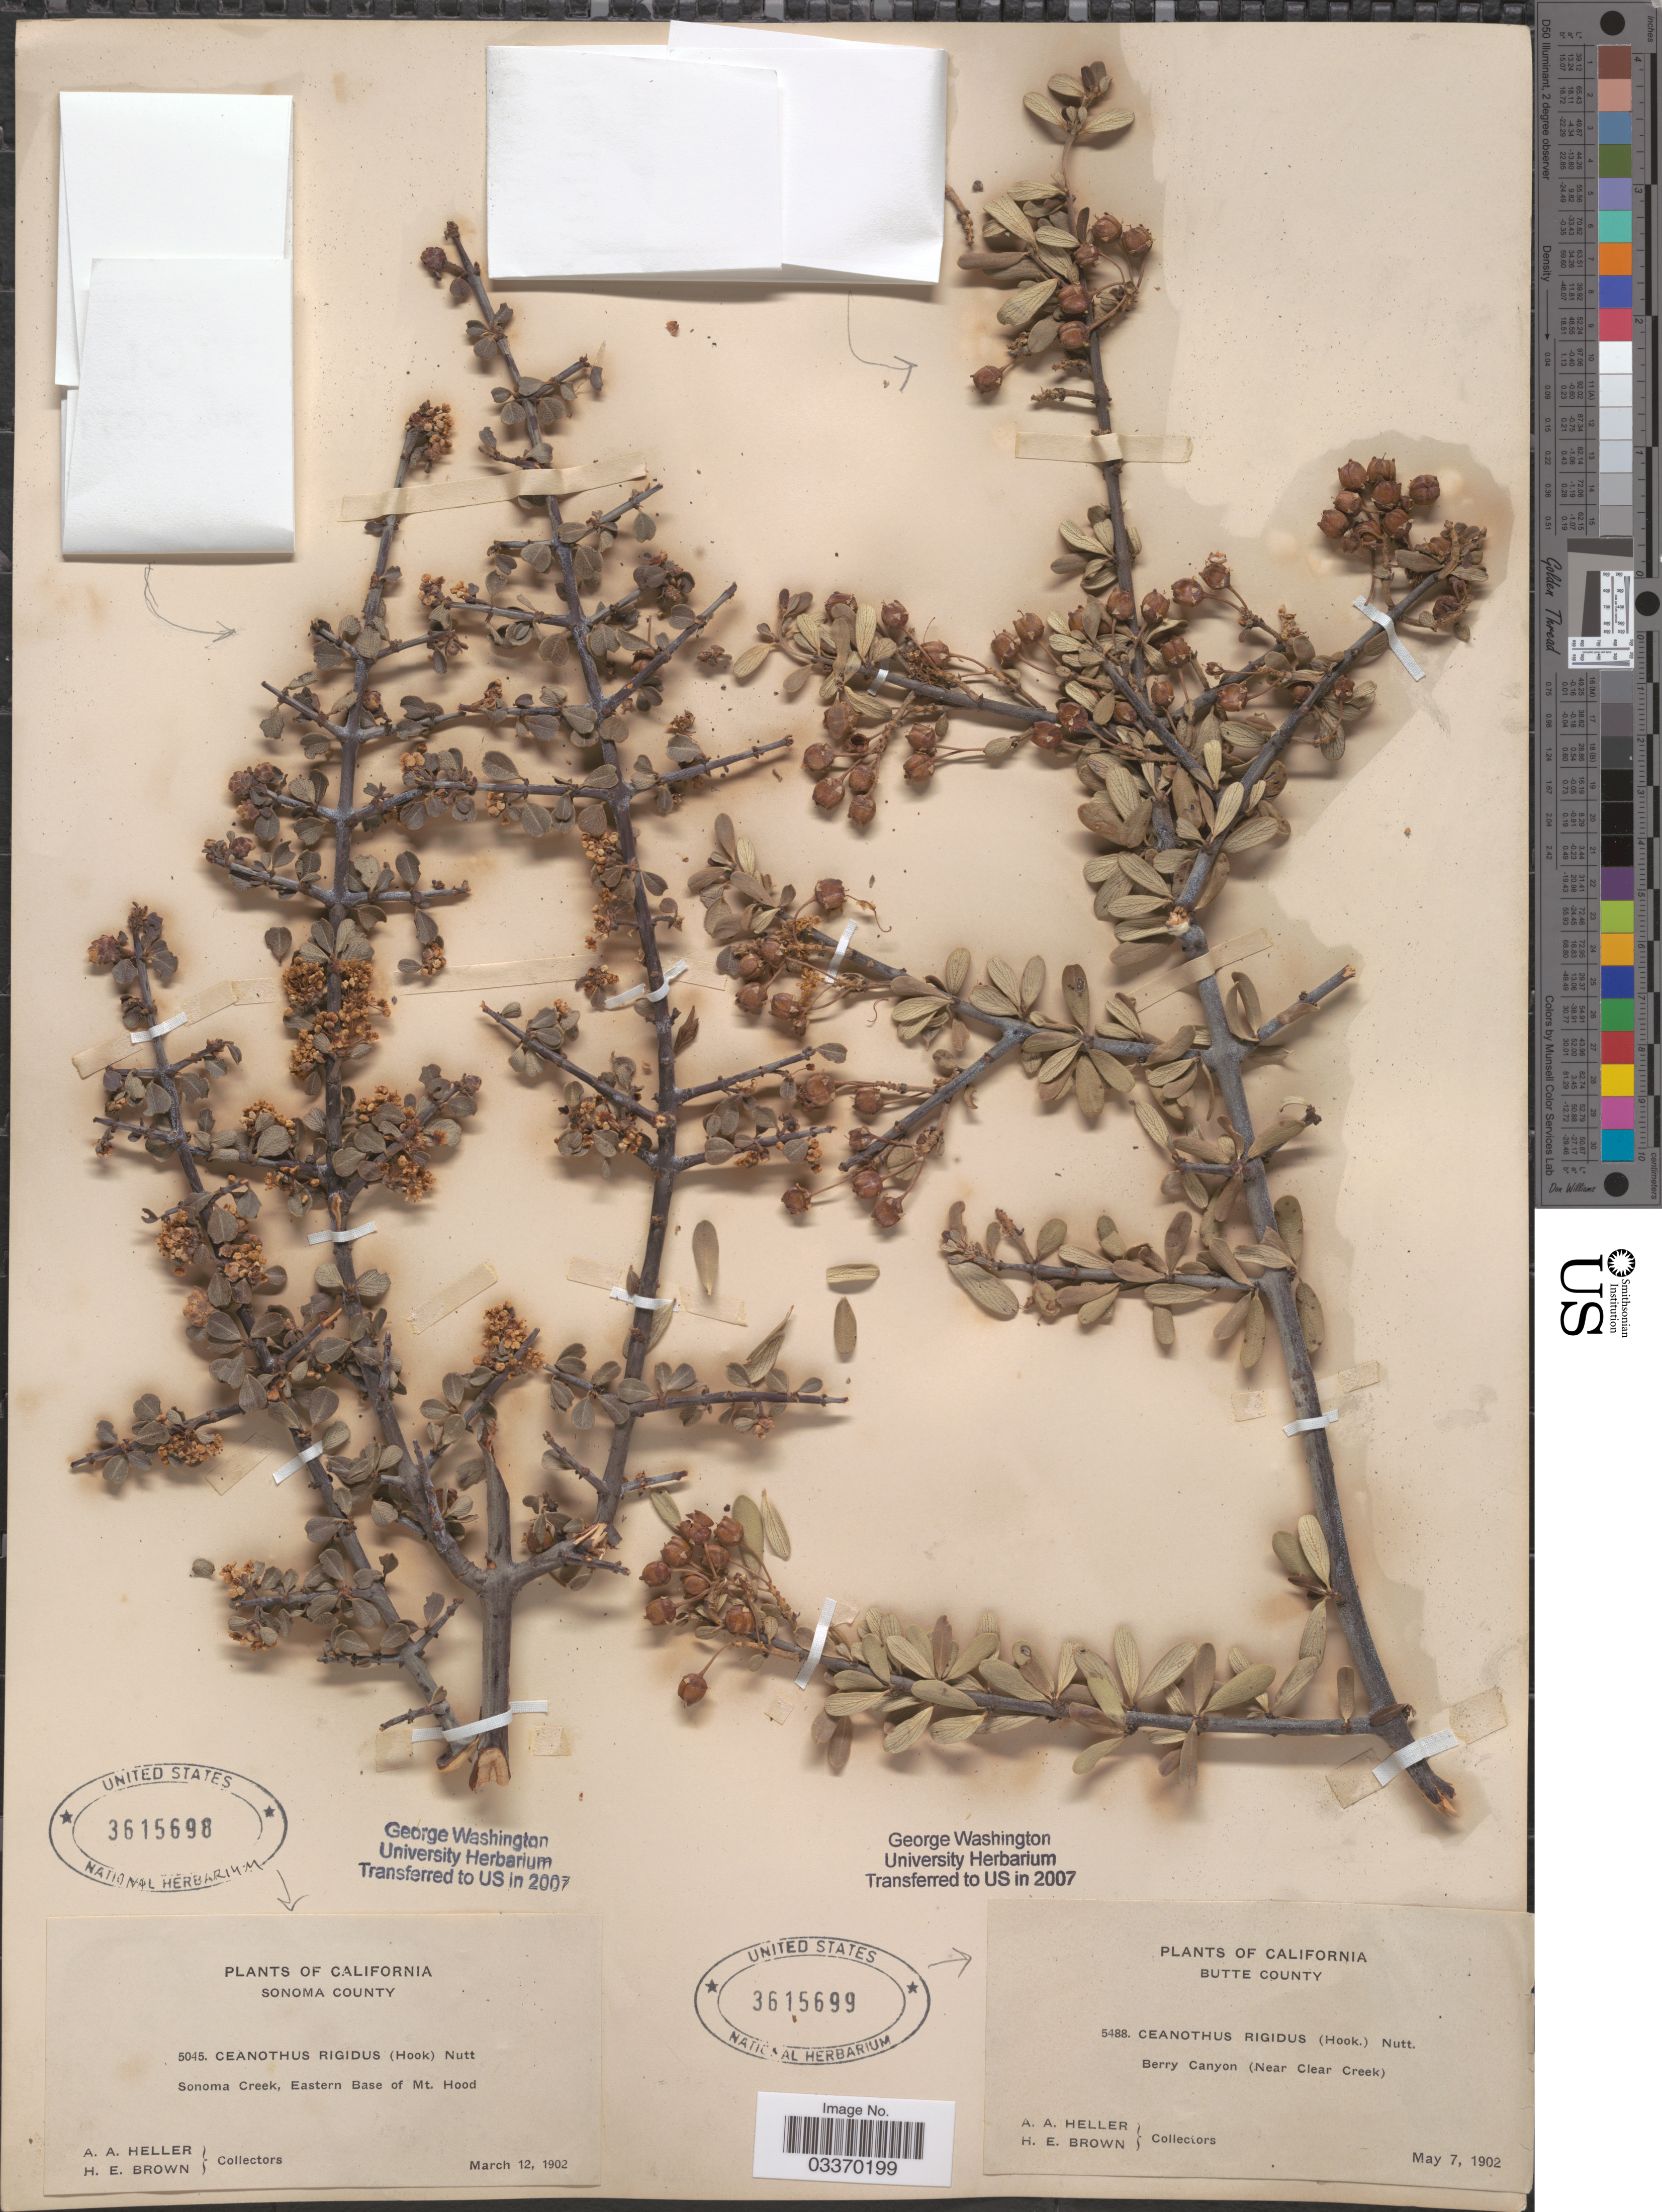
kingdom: Plantae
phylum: Tracheophyta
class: Magnoliopsida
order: Rosales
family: Rhamnaceae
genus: Ceanothus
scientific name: Ceanothus rigidus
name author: Nutt.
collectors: A. A. Heller & H. E. Brown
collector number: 5488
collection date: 1902-05-07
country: United States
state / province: California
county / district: Butte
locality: Butte County, Berry Canyon (Near Clear Creek).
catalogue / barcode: US 3615699-2